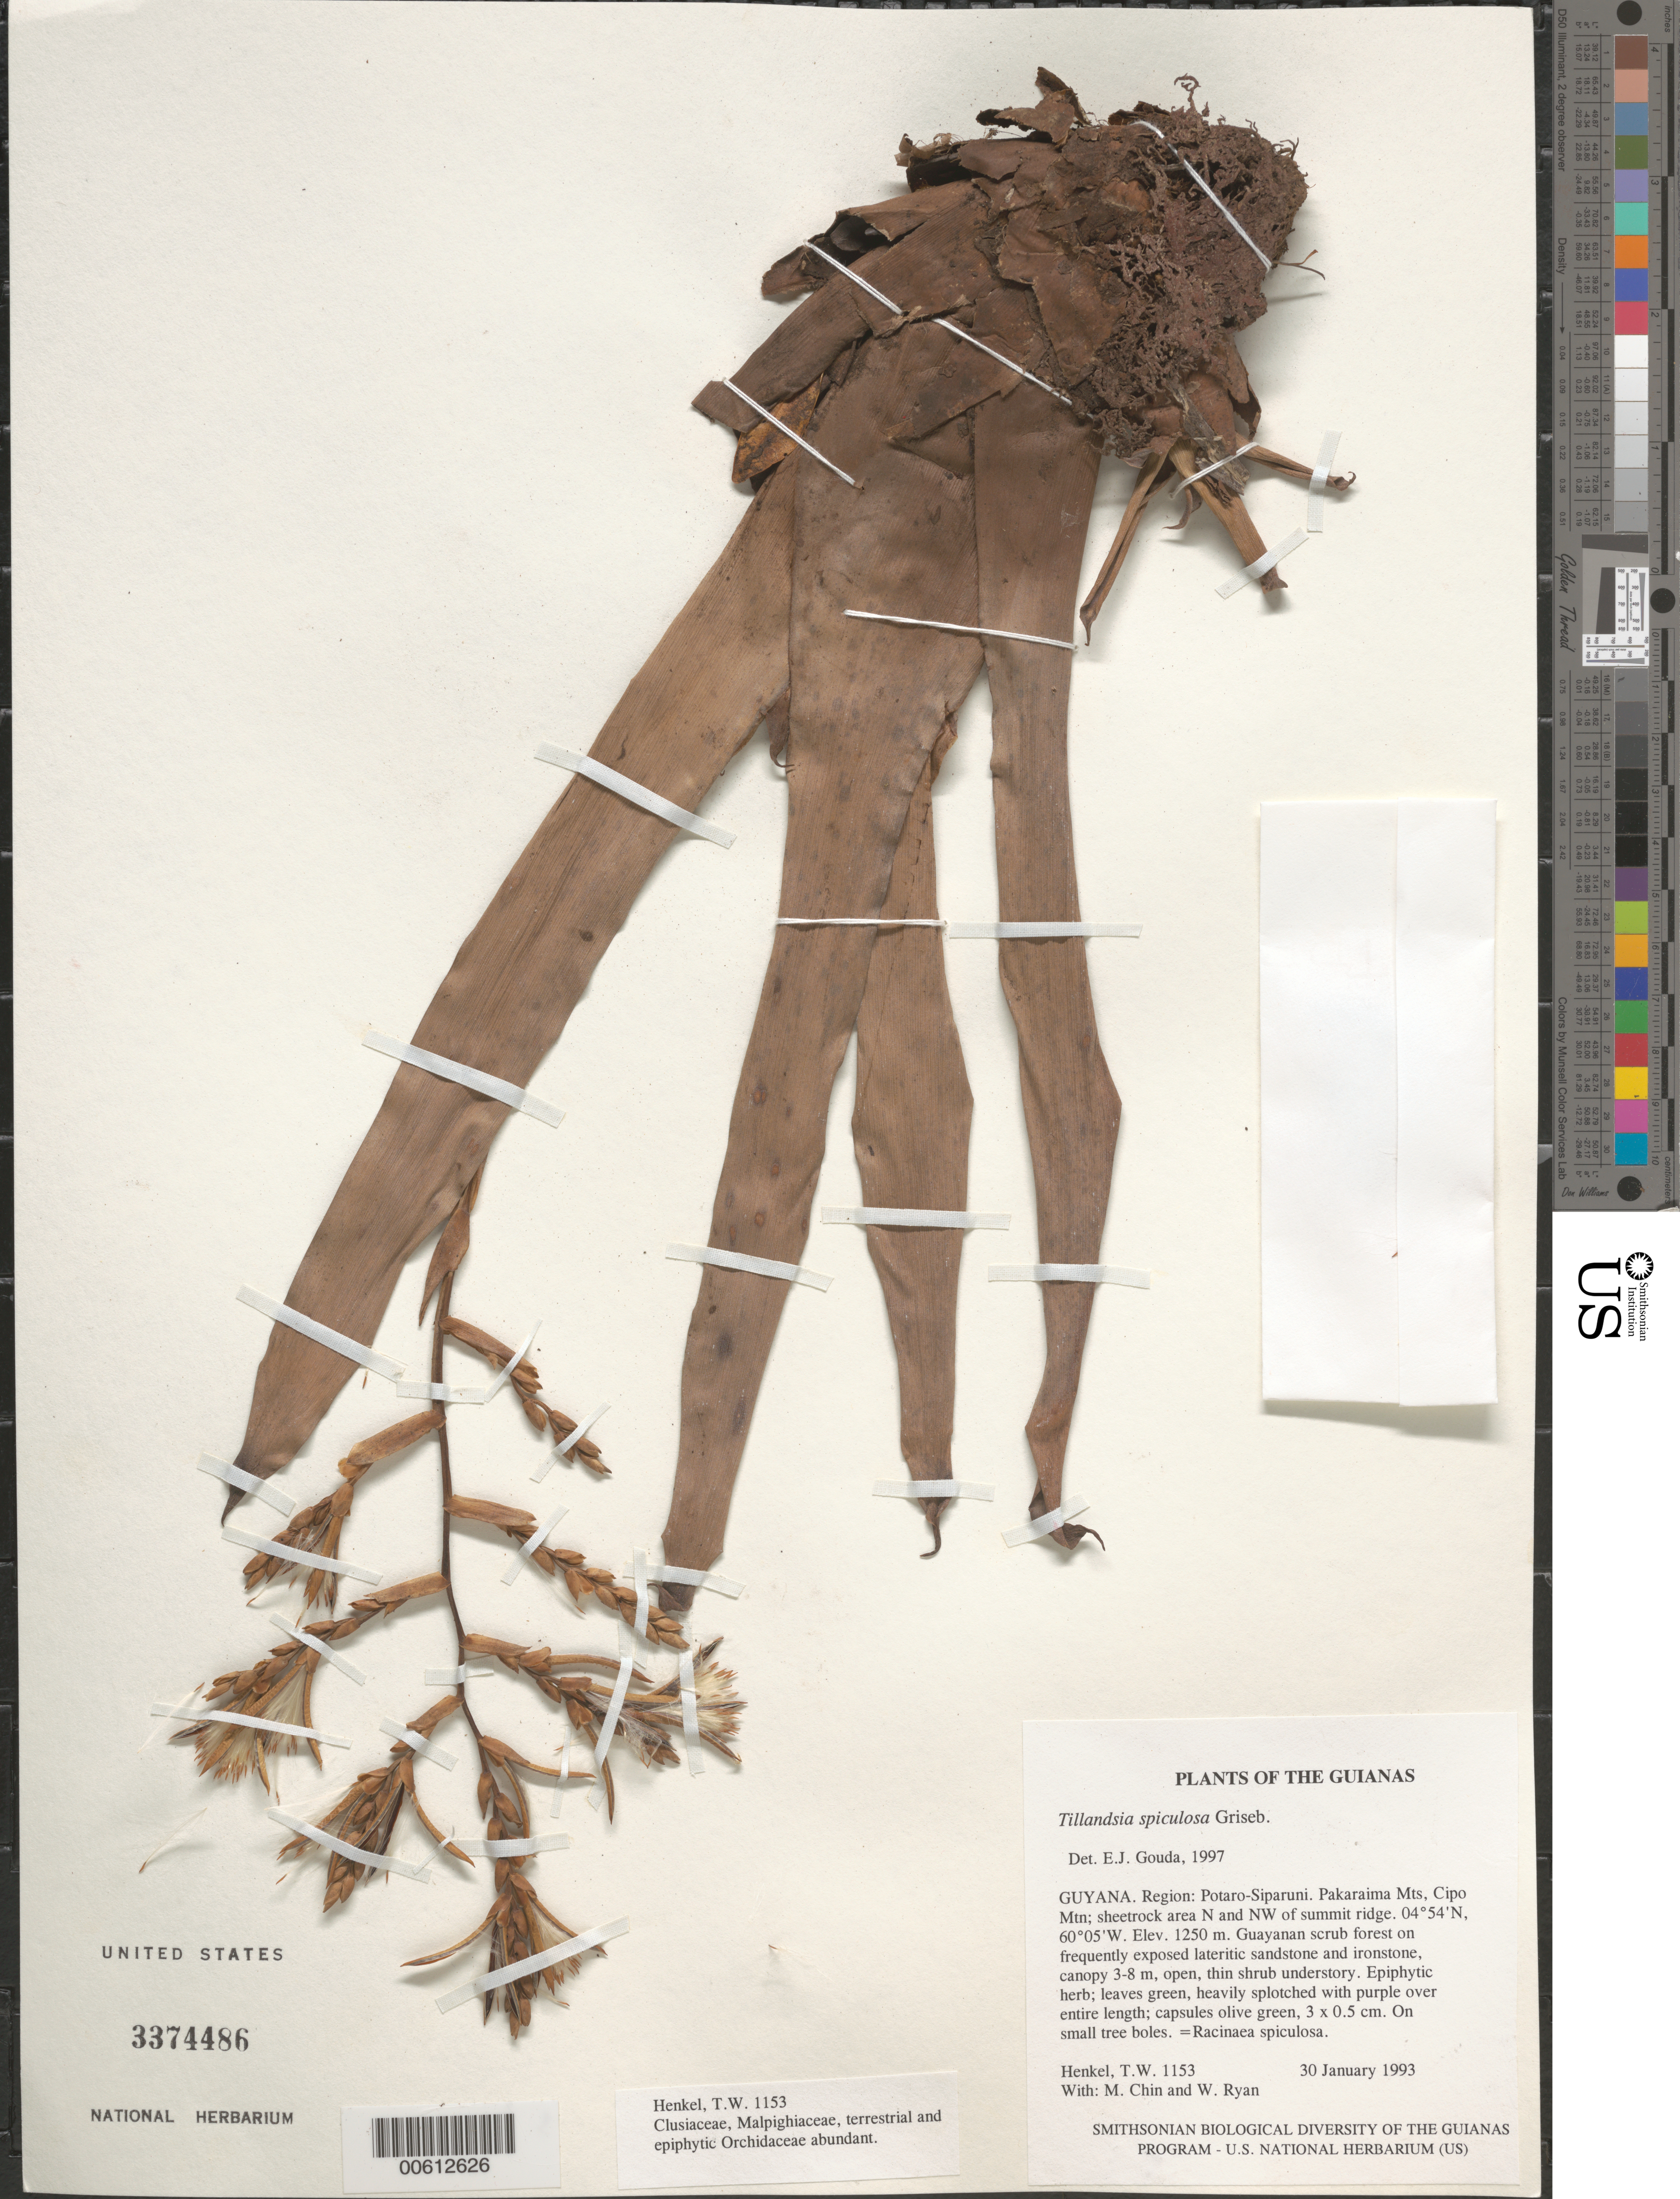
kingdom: Plantae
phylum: Tracheophyta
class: Liliopsida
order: Poales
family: Bromeliaceae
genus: Tillandsia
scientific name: Tillandsia spiculosa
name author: Griseb.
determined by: Gouda, E. J.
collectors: T. Henkel, M. Chin & W. Ryan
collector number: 1153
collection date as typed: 30 January 1993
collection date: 1993-01-30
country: Guyana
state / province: Potaro-Siparuni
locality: Pakaraima Mts, Cipo Mtn; sheetrock area N and NW of summit ridge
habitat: Guayanan scrub forest on frequently exposed lateritic sandstone and ironstone, canopy 3-8 m, open, thin shrub understory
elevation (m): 1250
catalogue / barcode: US 3374486